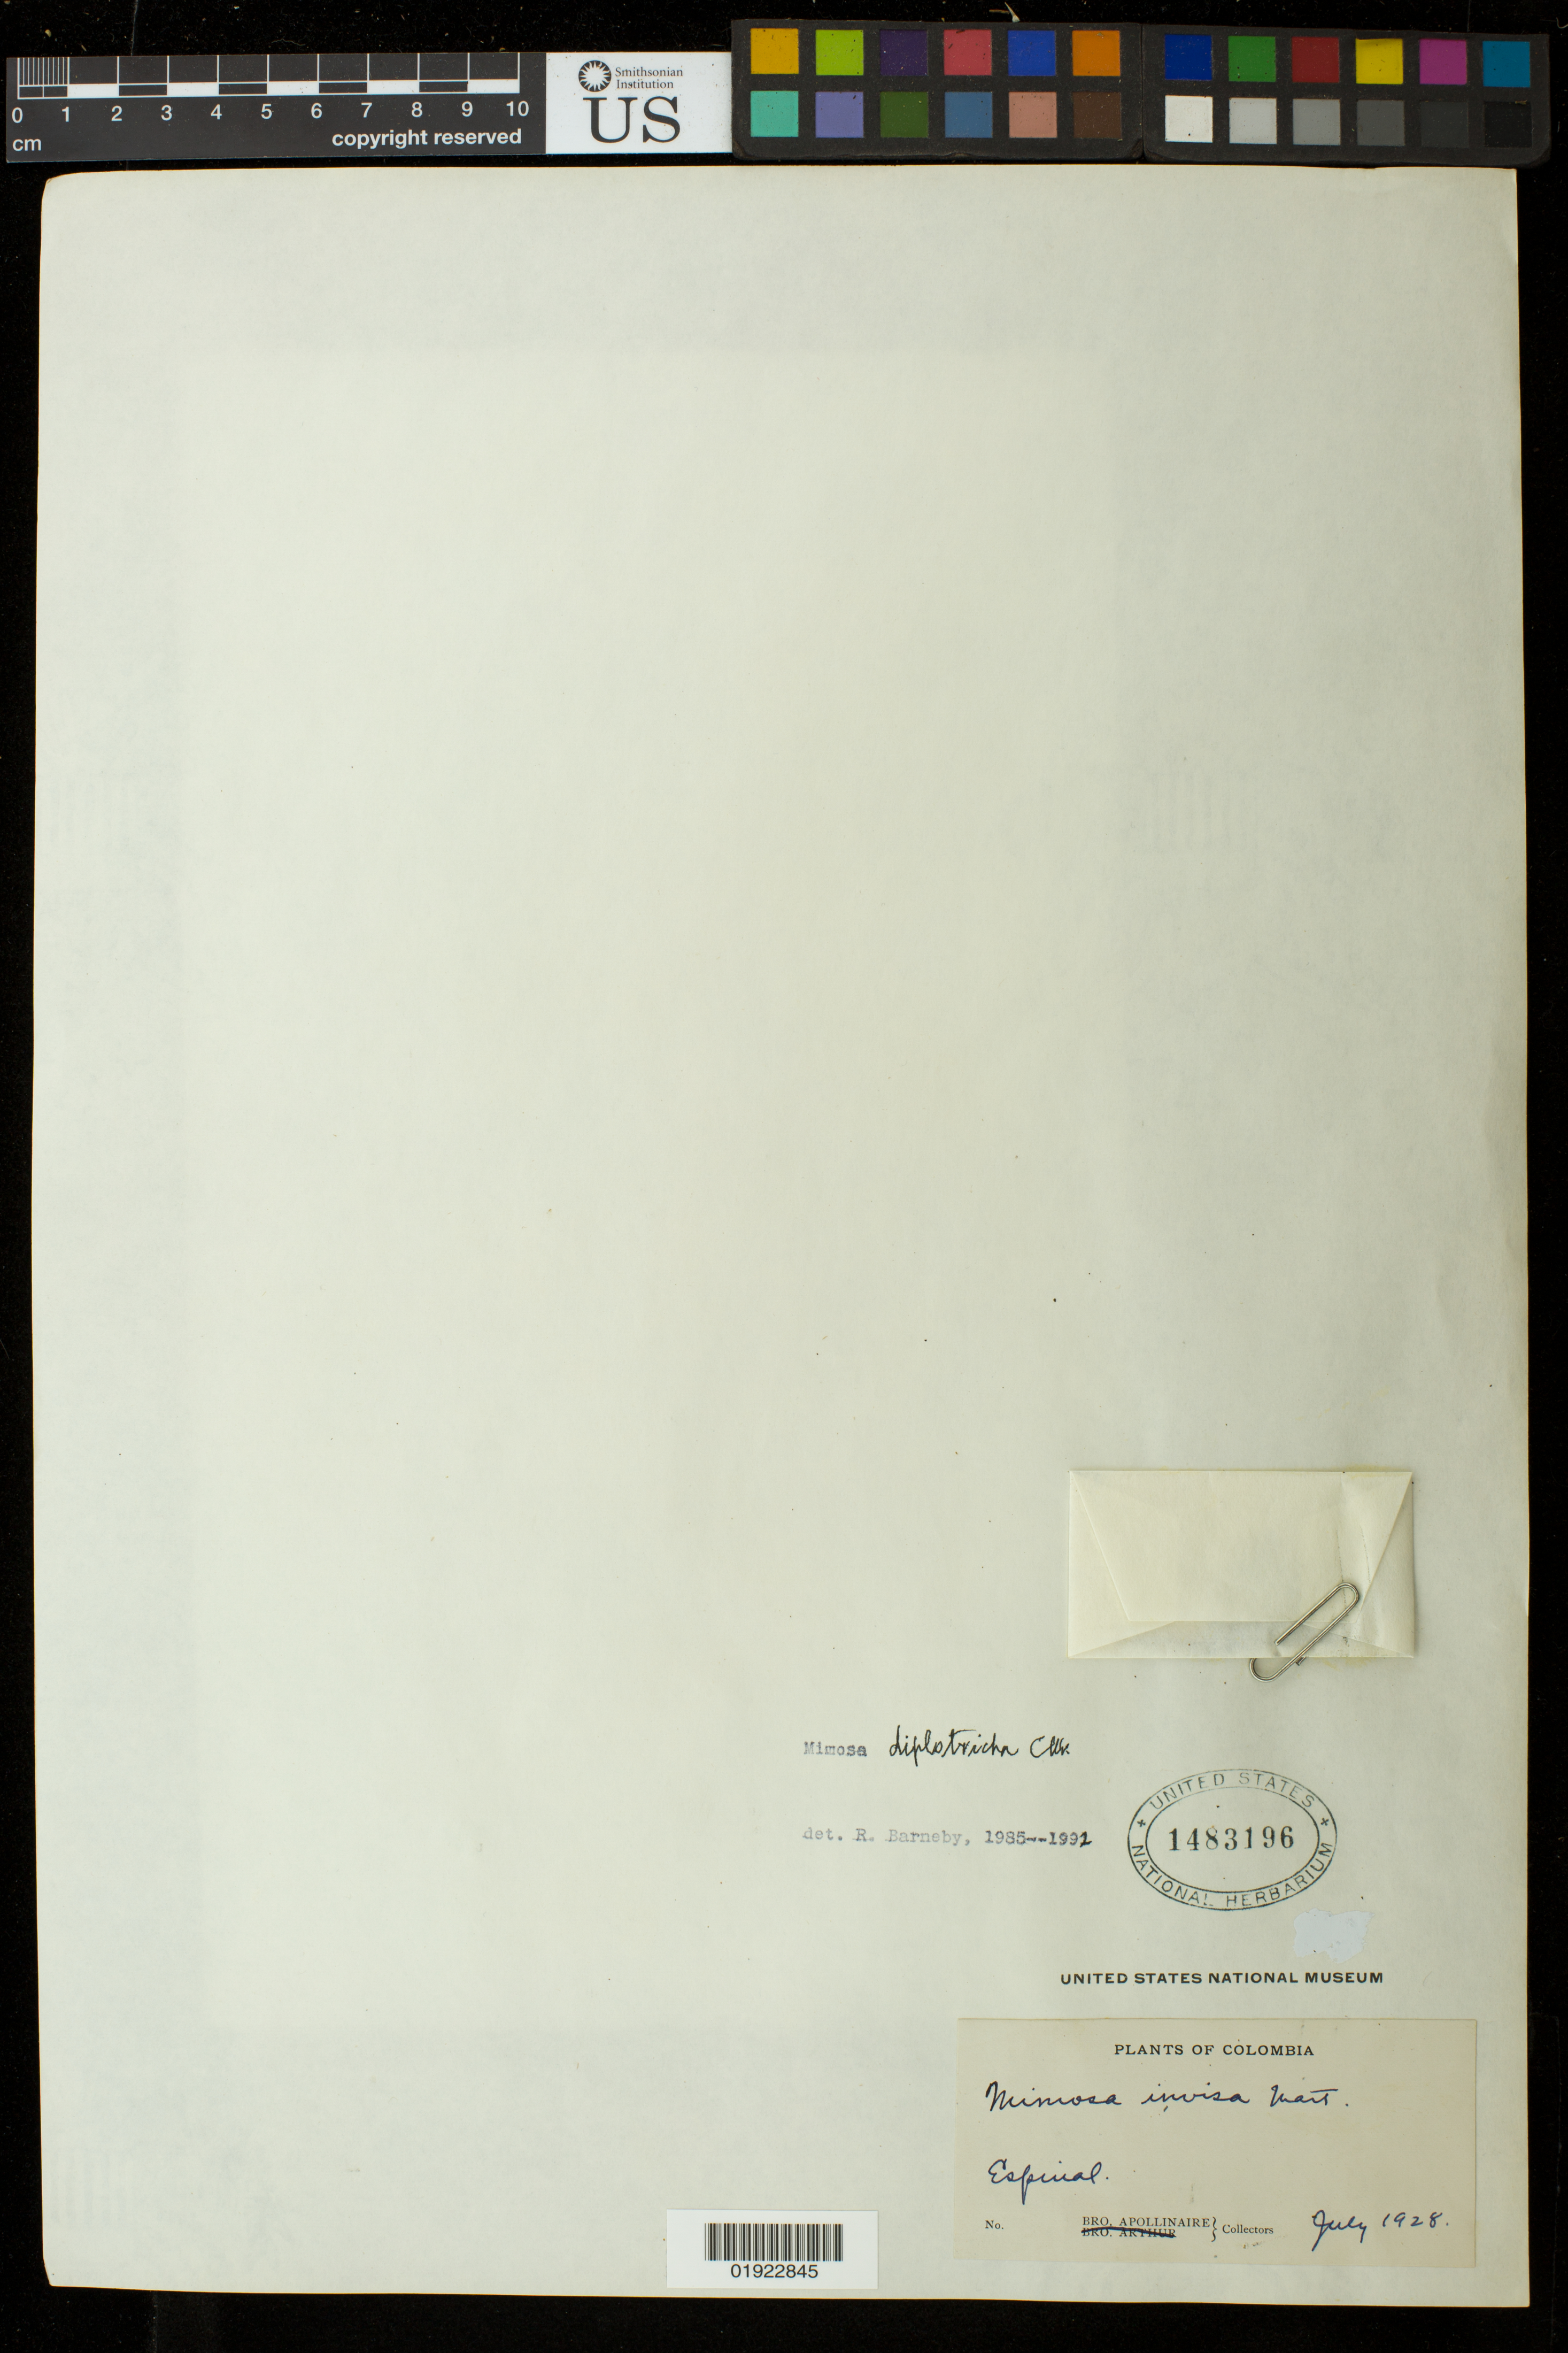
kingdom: Plantae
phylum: Tracheophyta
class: Magnoliopsida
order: Fabales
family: Fabaceae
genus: Mimosa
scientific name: Mimosa diplotricha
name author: C. Wright in Sauvalle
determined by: Barneby, Rupert C., (NY)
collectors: Bro. Apollinaire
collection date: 1928-07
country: Colombia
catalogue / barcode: US 1483196